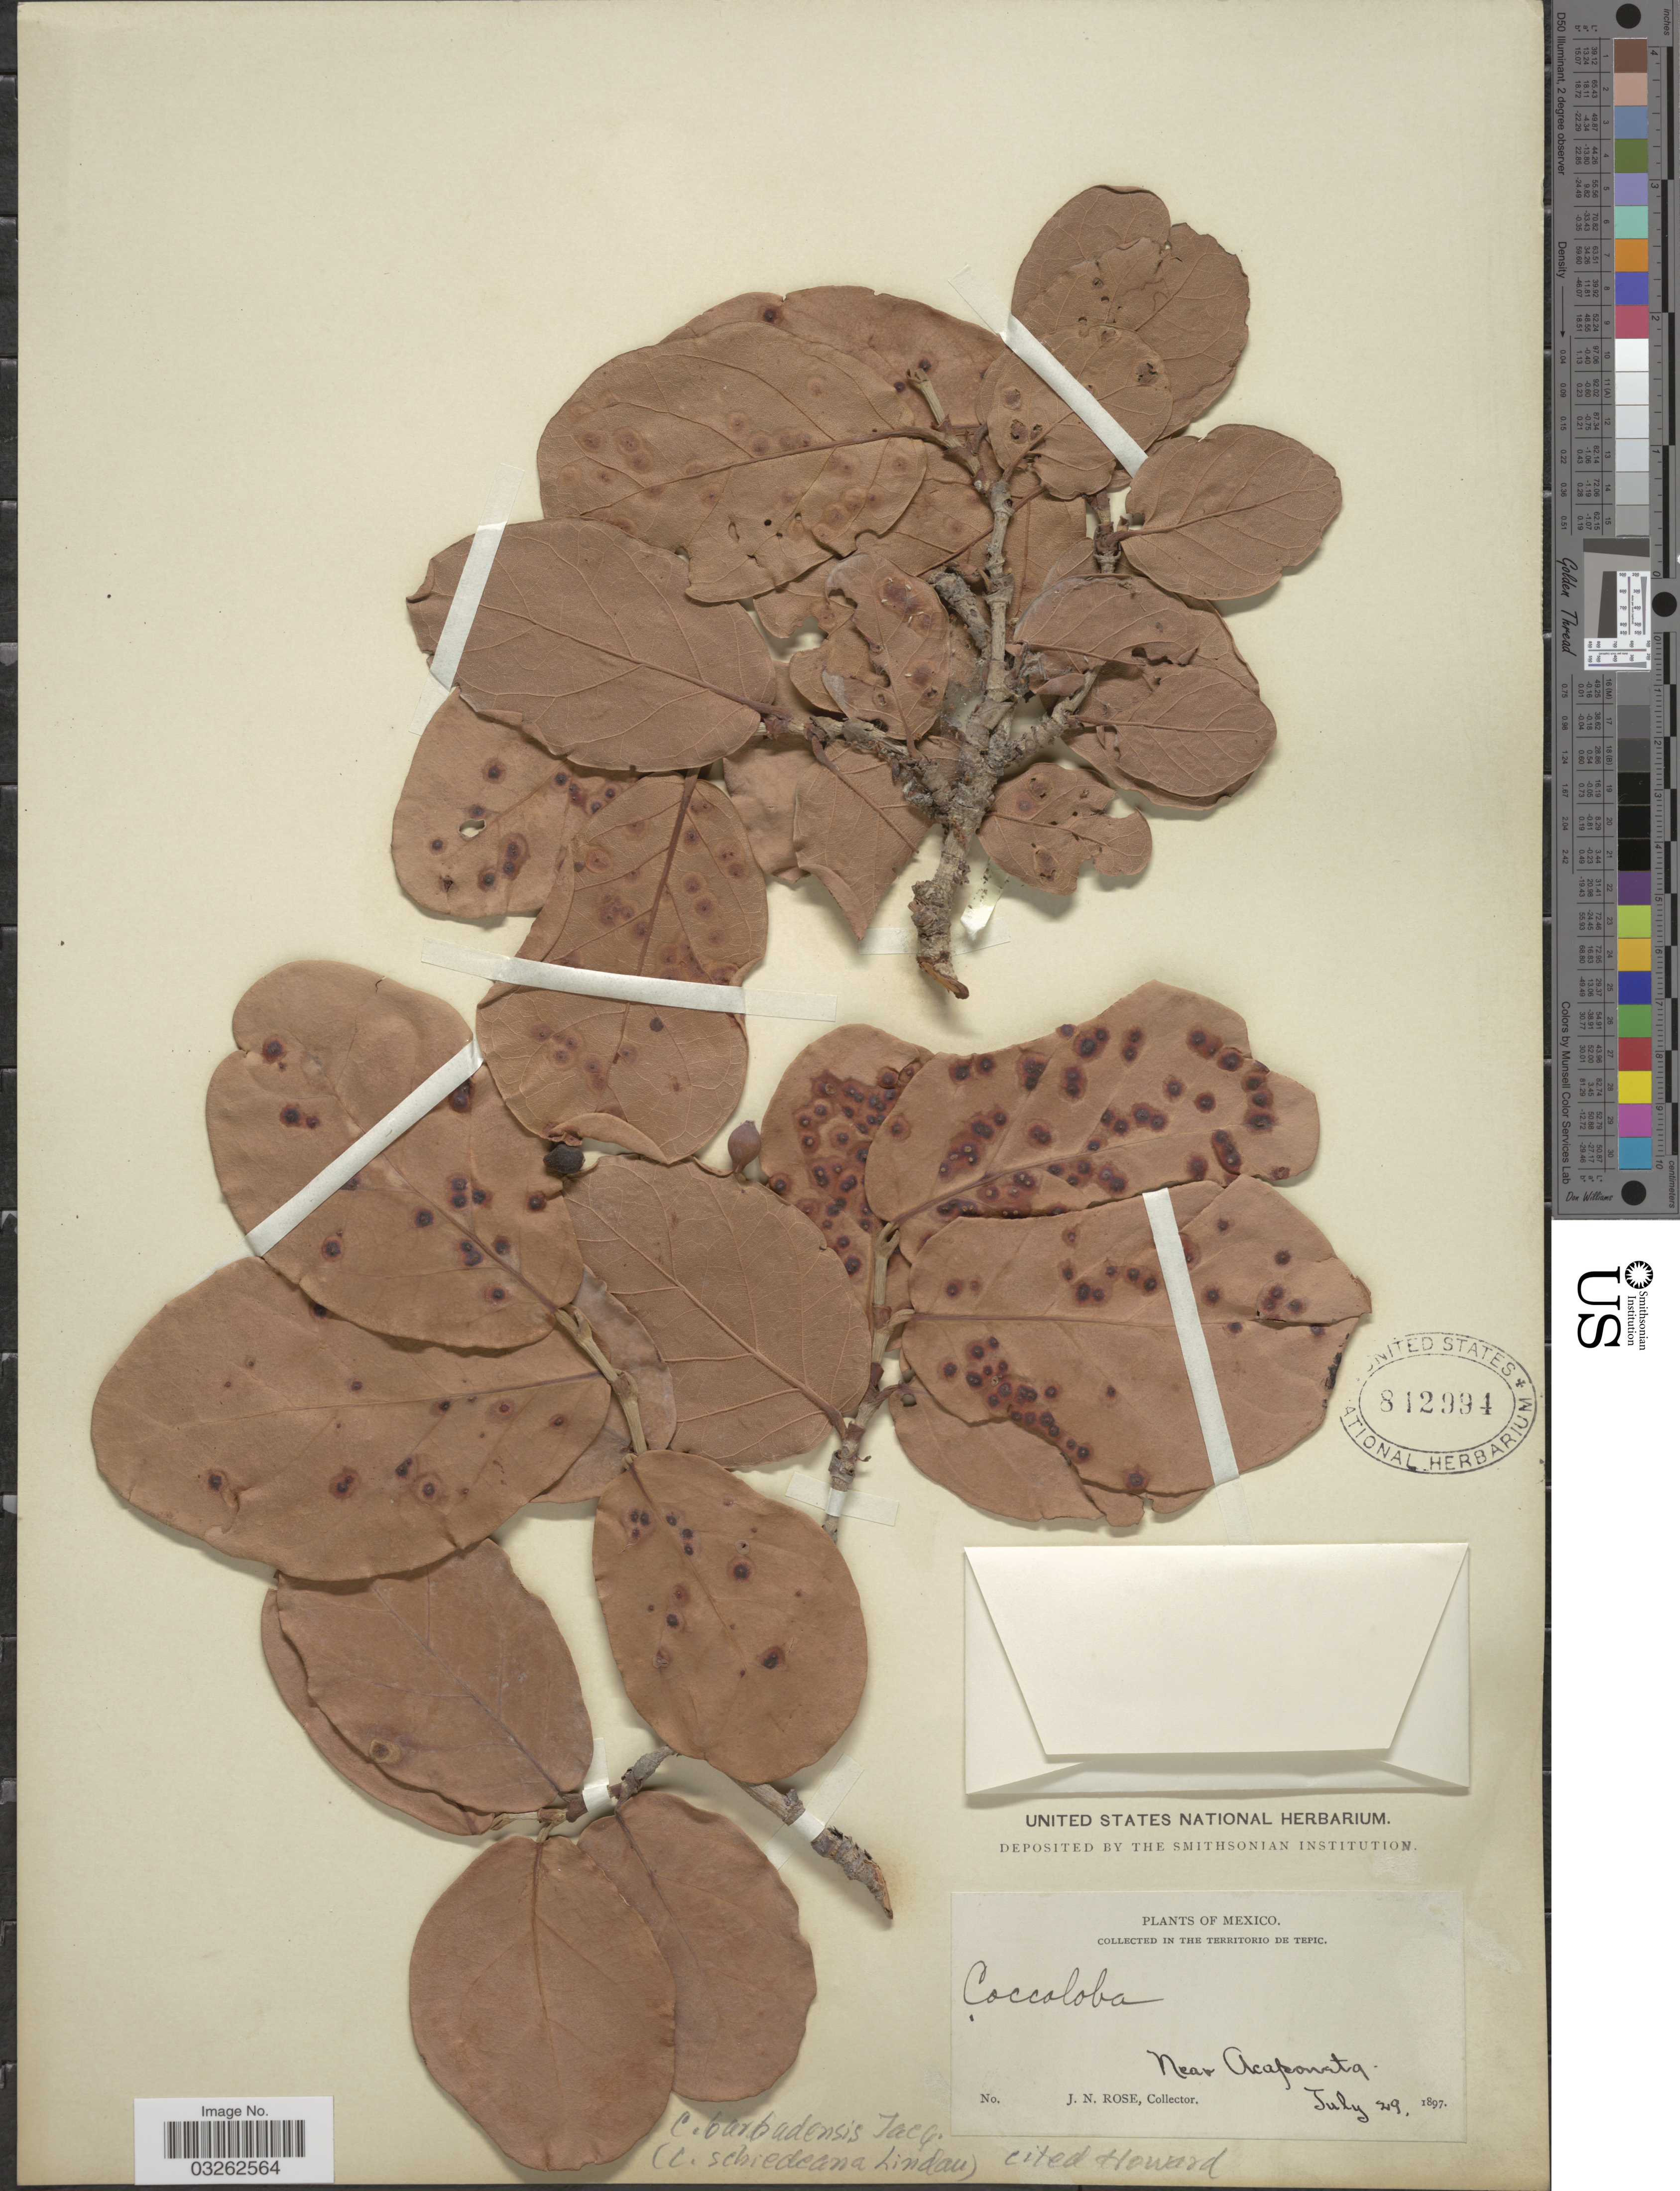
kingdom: Plantae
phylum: Tracheophyta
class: Magnoliopsida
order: Caryophyllales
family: Polygonaceae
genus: Coccoloba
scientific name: Coccoloba barbadensis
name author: Jacq.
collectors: J. N. Rose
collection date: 1897-07-29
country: Mexico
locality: Near Acaponeta.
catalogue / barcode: US 812994